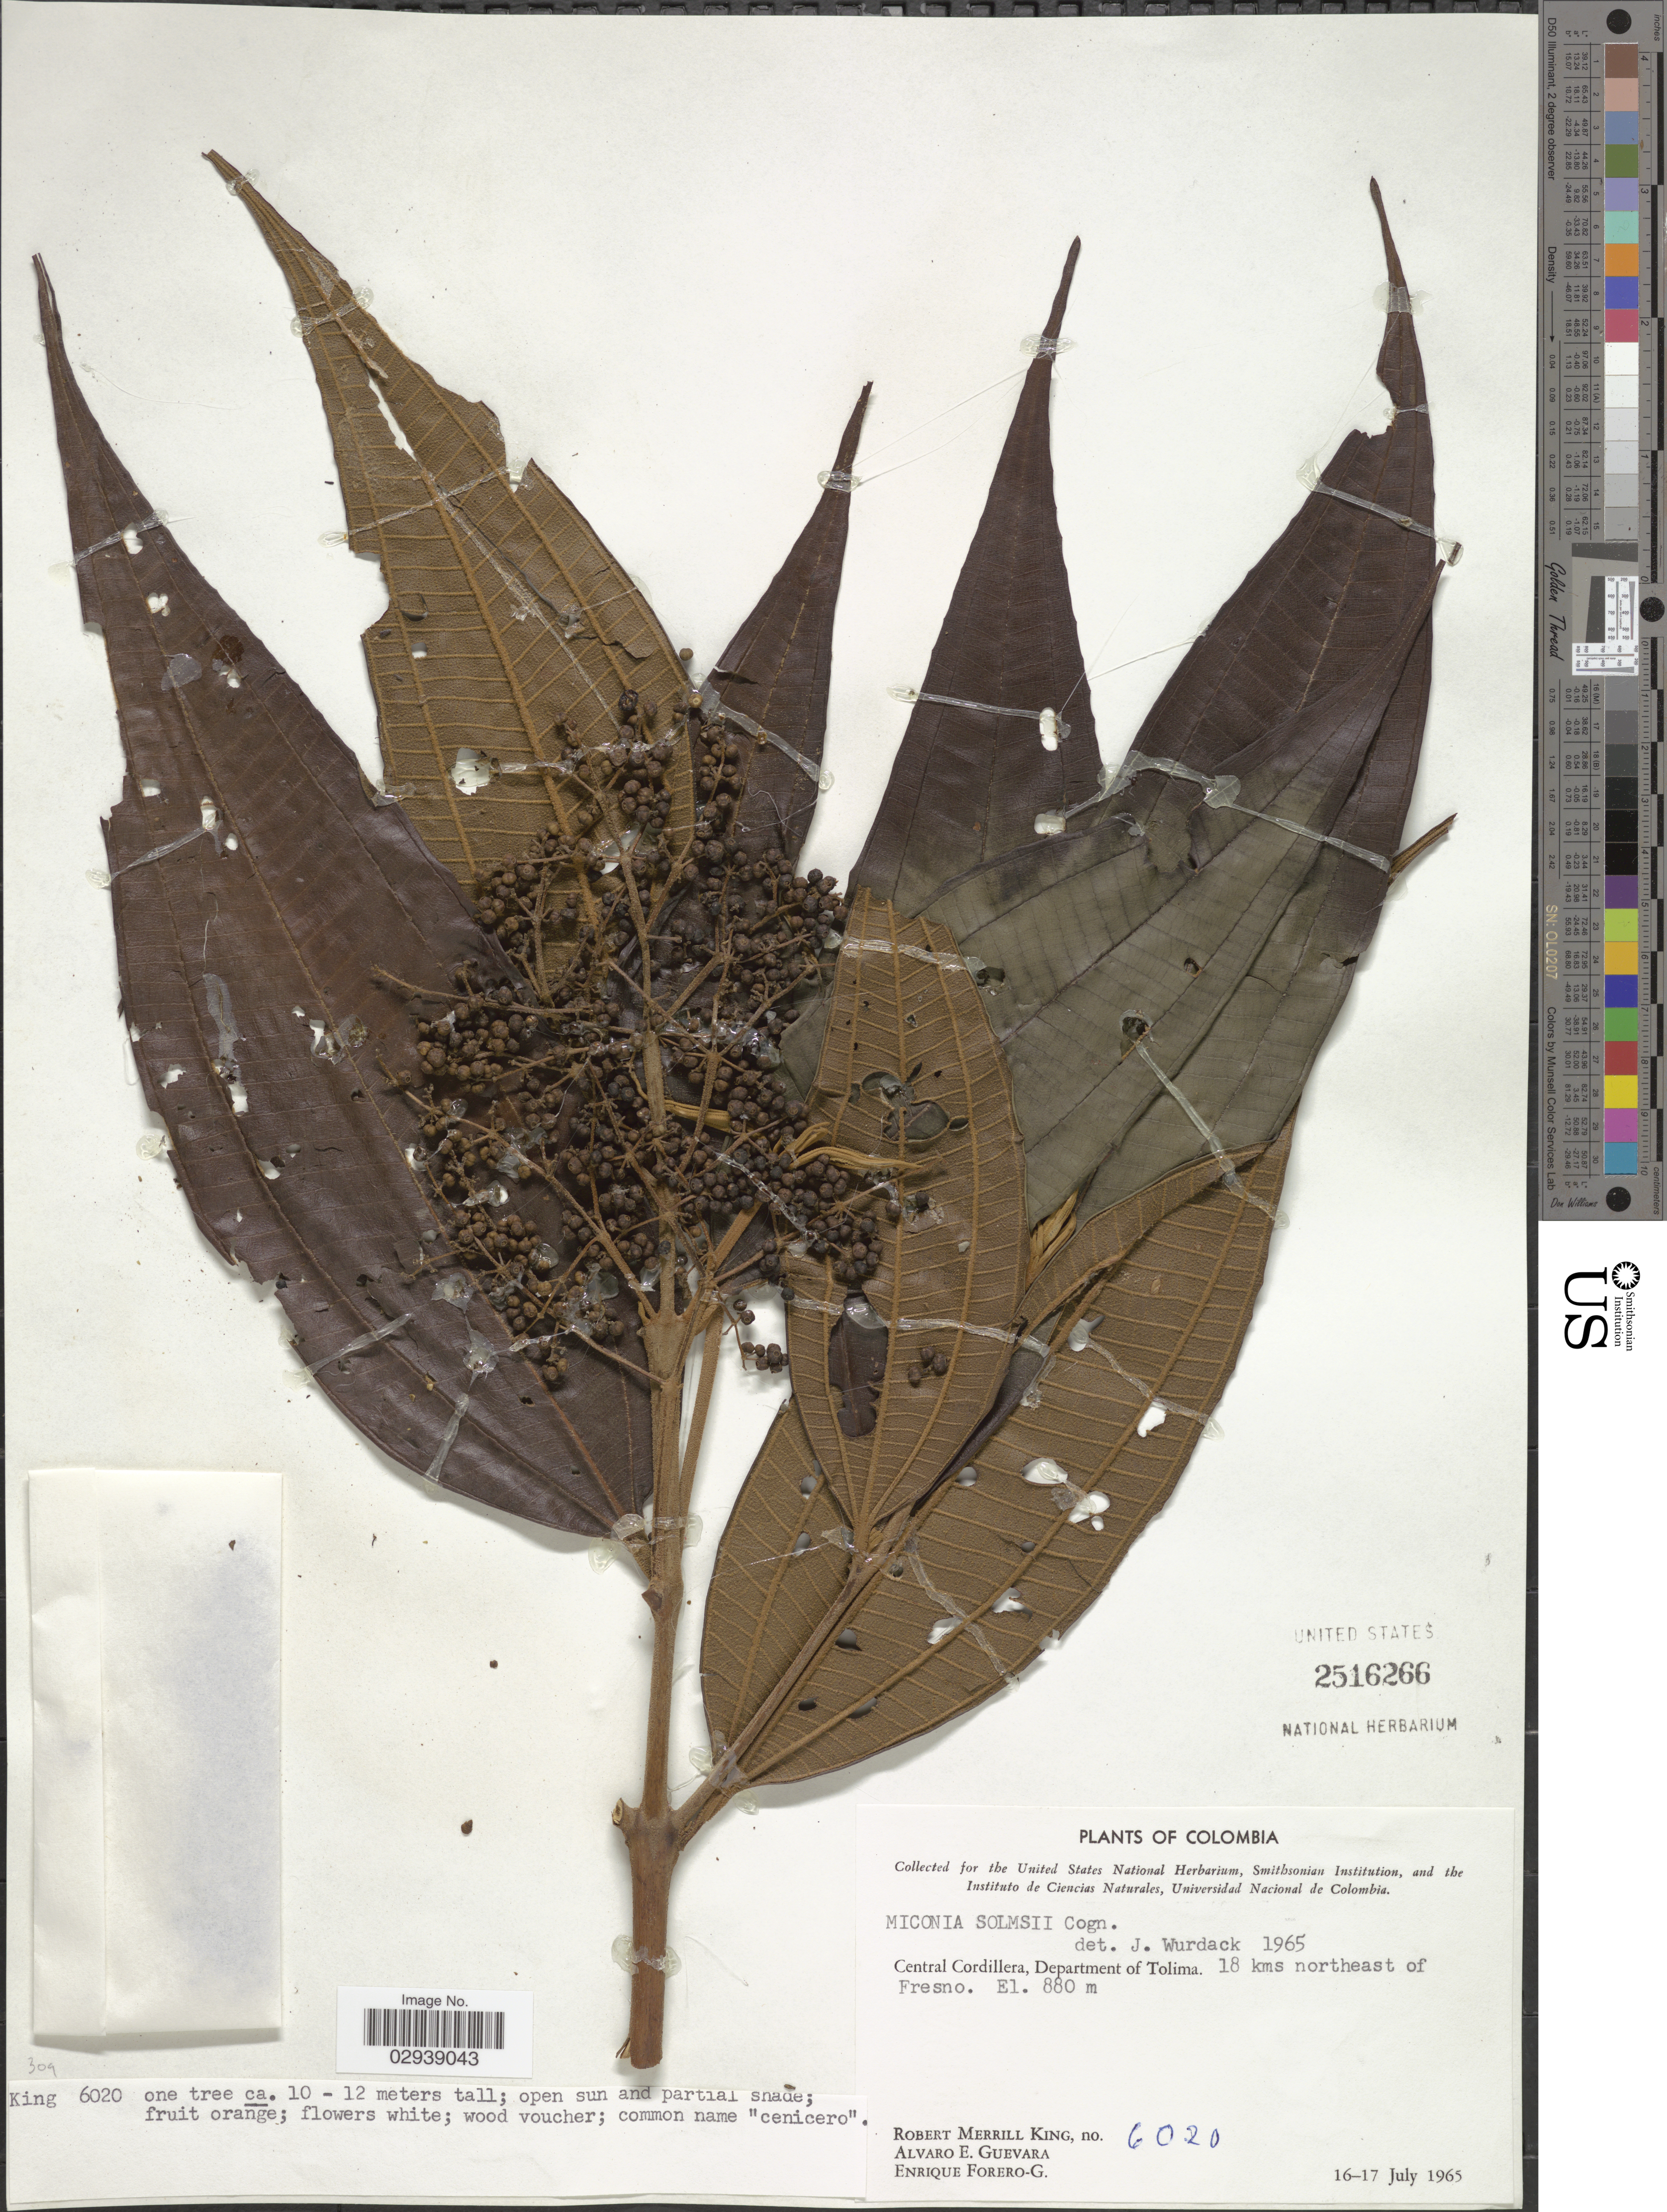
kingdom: Plantae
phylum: Tracheophyta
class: Magnoliopsida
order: Myrtales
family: Melastomataceae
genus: Miconia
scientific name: Miconia solmsii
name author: Cogn.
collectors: R. M. King, A. E. Guevara & E. Forero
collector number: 6020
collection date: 1965-07-16/1965-07-17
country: Colombia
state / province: Tolima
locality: Central Cordillera, Department of Tolima. 18 kms northeast of Fresno.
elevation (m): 880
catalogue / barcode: US 2516266